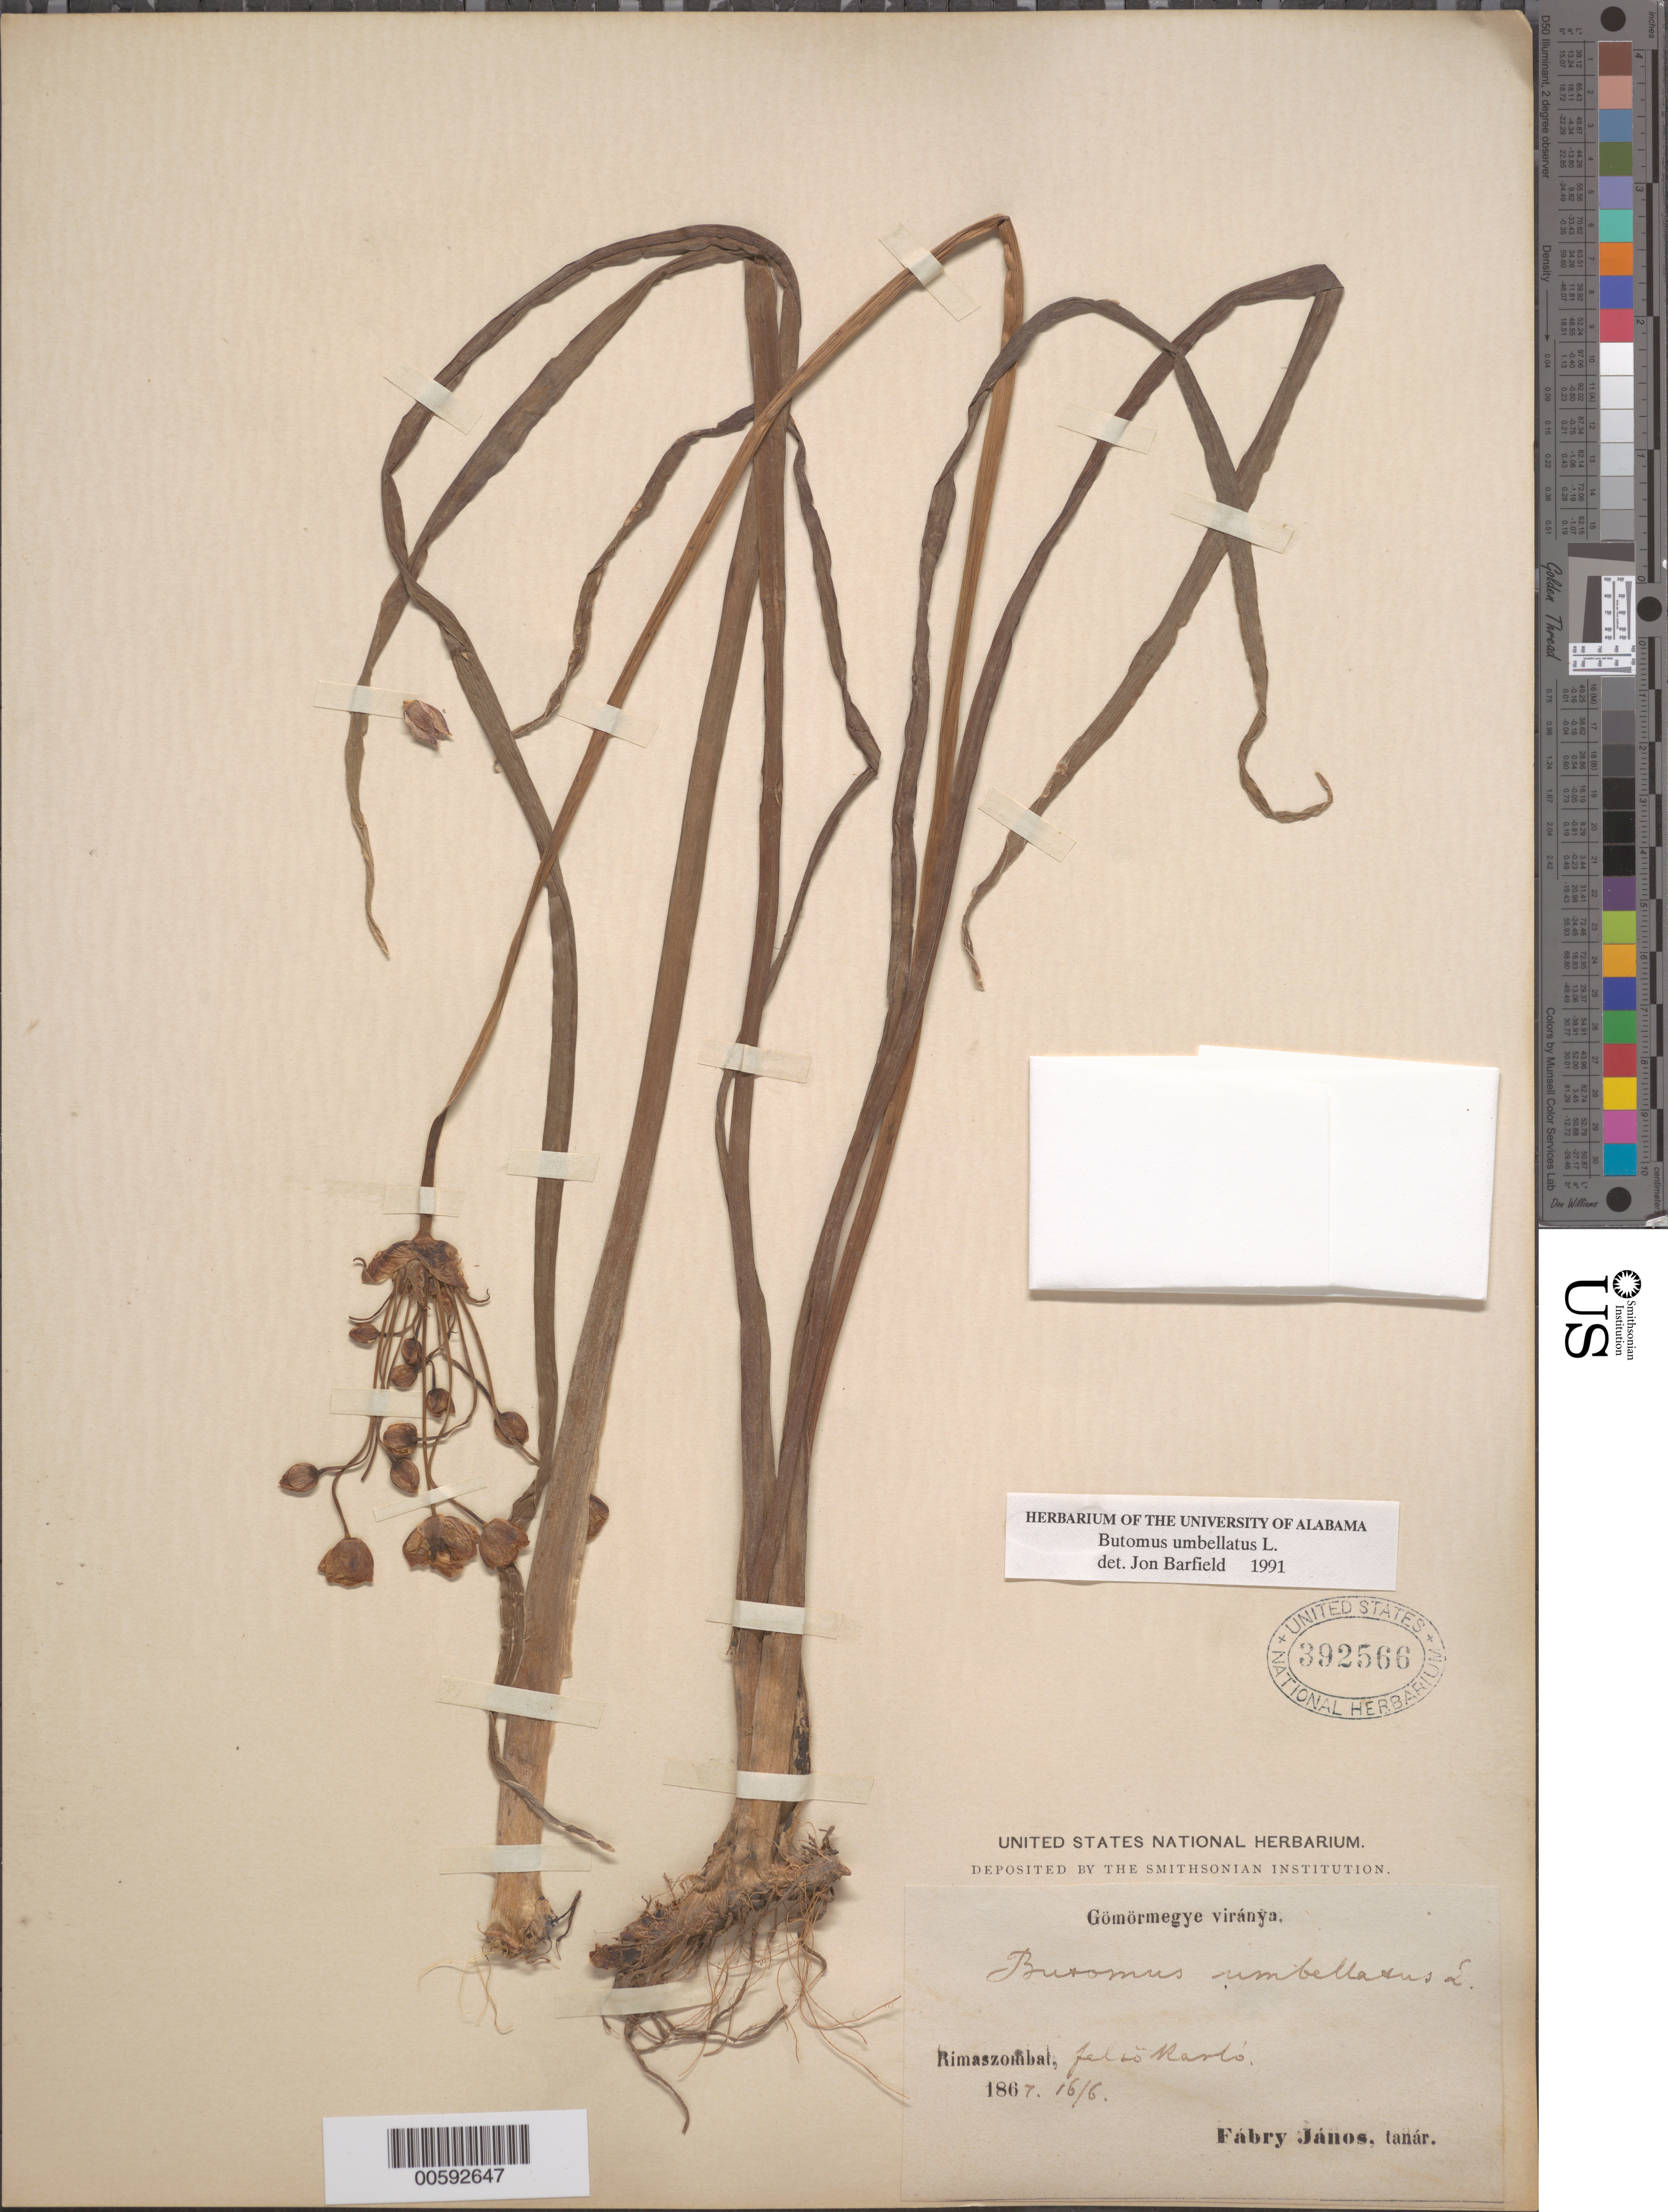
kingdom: Plantae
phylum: Tracheophyta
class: Liliopsida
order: Alismatales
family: Butomaceae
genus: Butomus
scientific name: Butomus umbellatus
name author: L.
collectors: F. Janos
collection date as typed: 16 Jun 1867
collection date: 1867-06-16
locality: Gomormegye Viranya, Rimaszombal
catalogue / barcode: US 392566